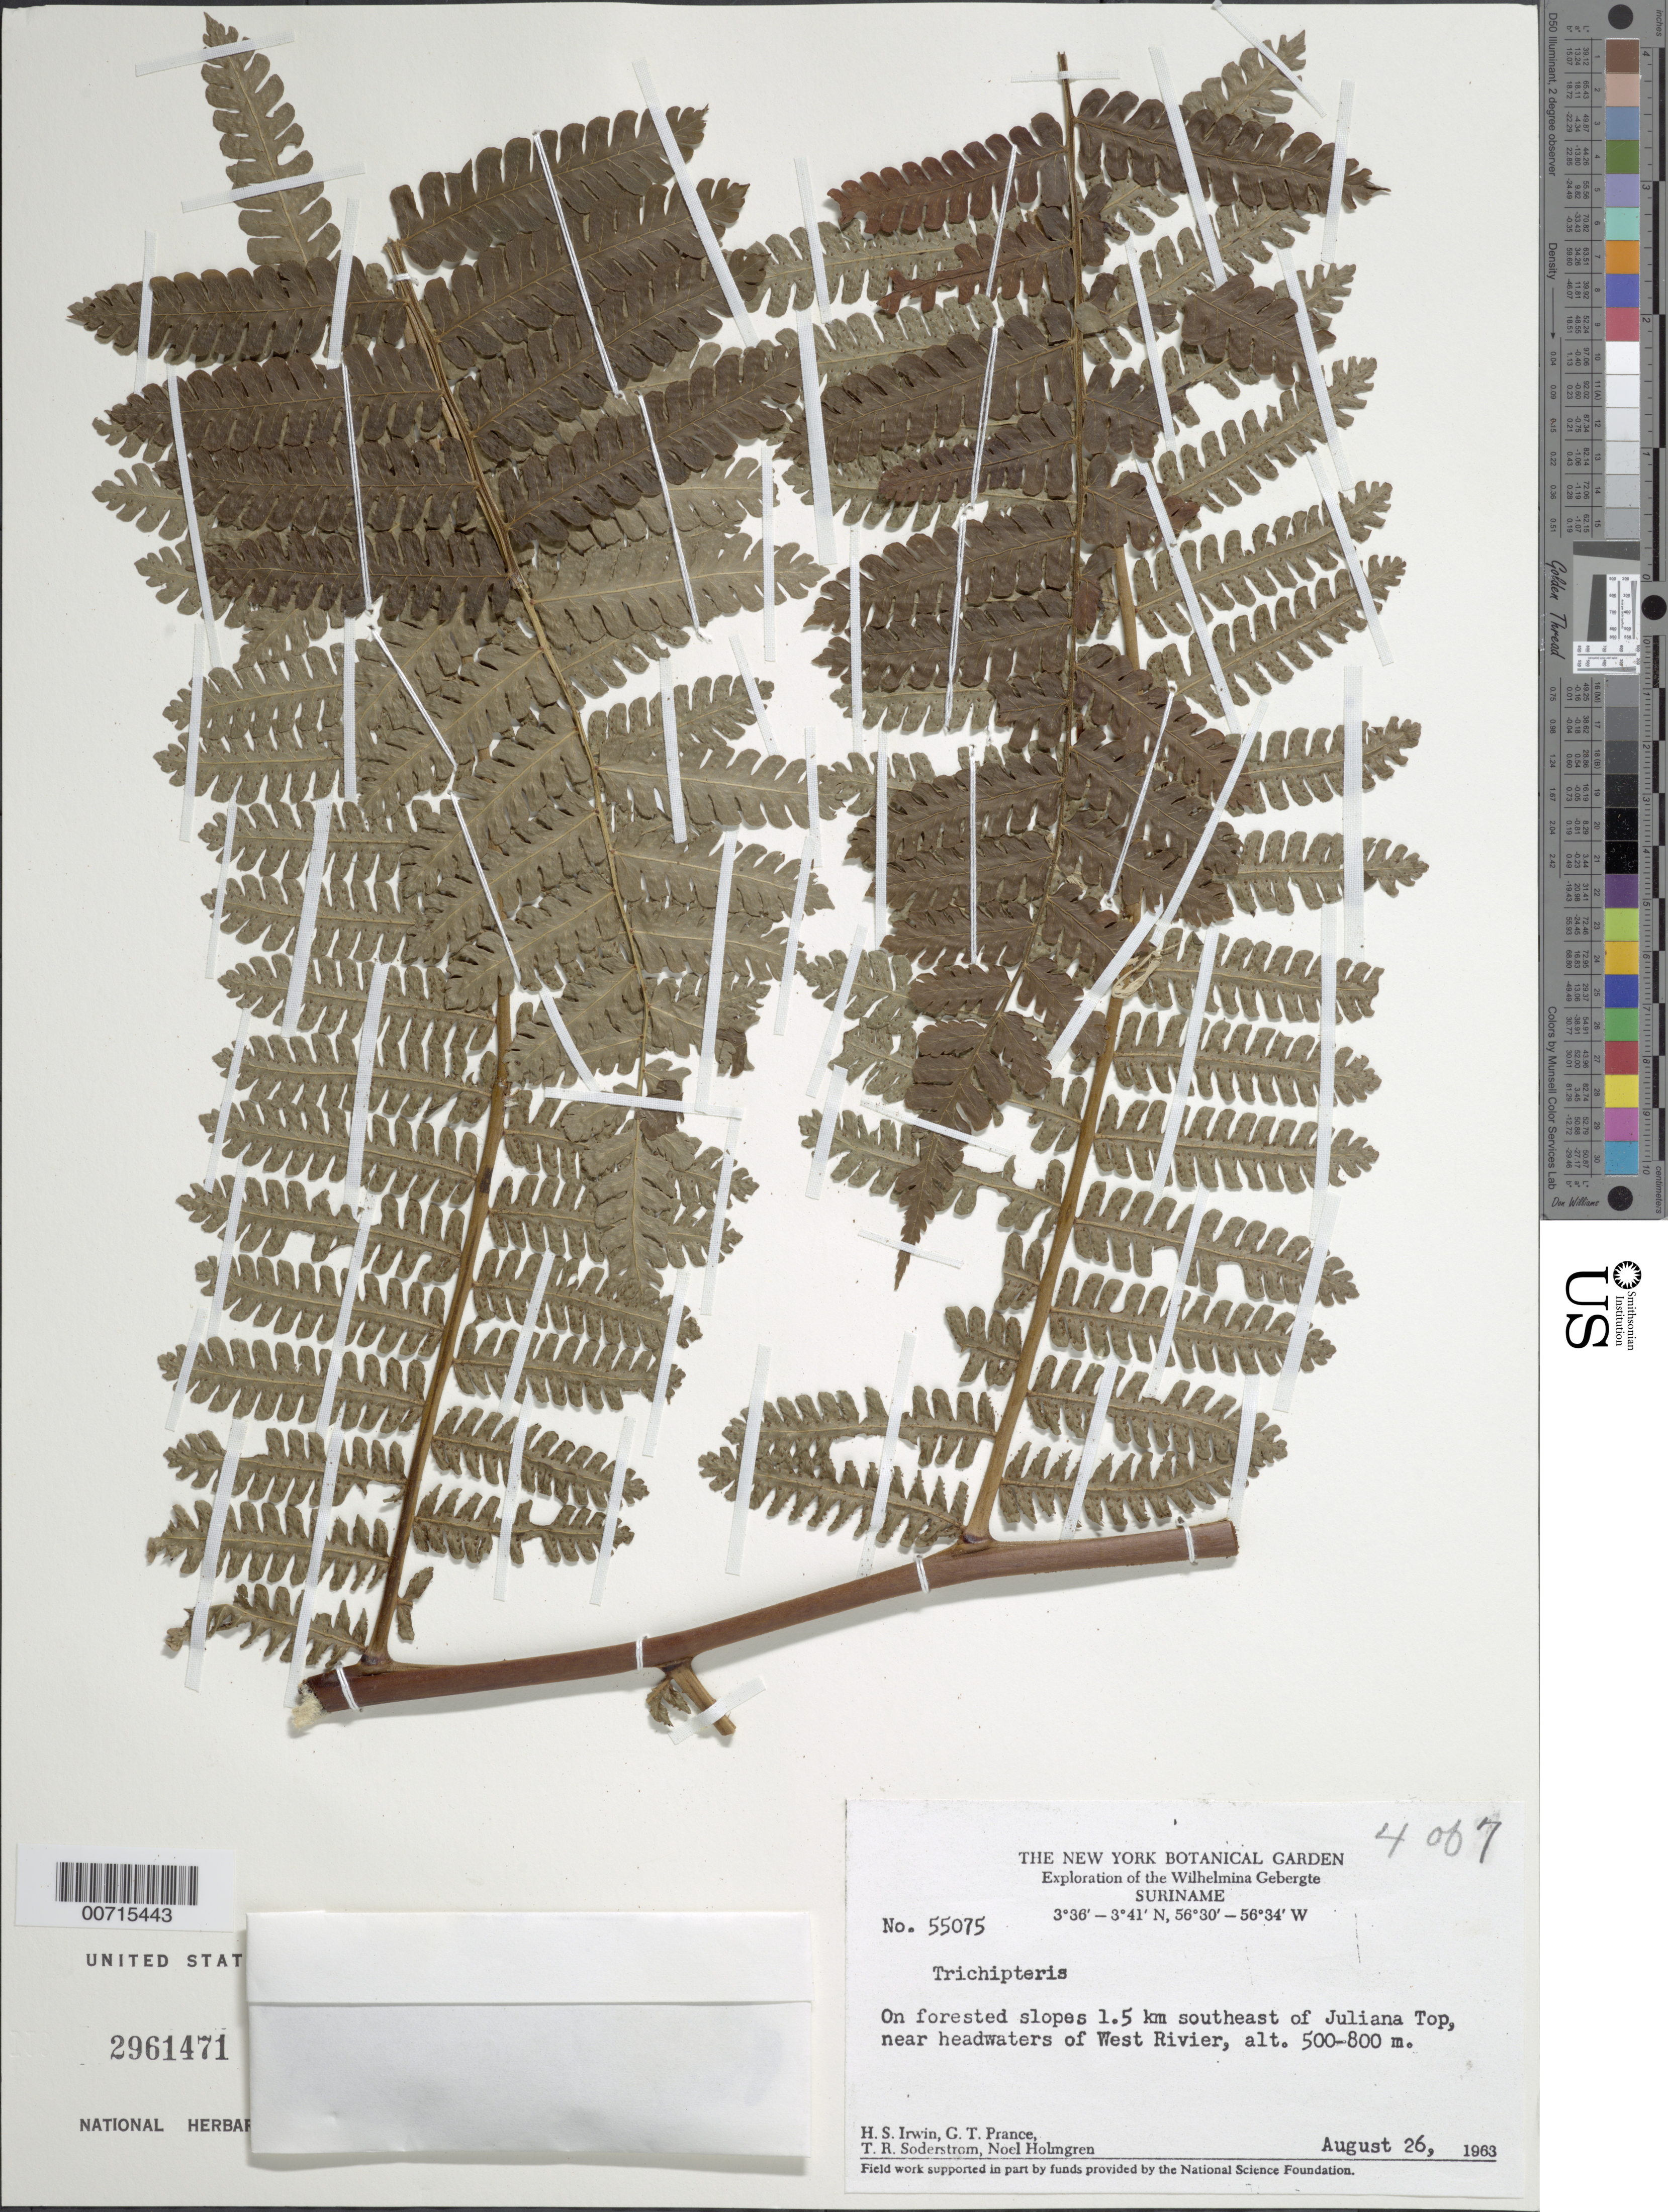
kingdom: Plantae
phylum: Tracheophyta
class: Polypodiopsida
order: Cyatheales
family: Cyatheaceae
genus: Cyathea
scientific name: Cyathea sp.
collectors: H. Irwin, G. T. Prance, T. R. Soderstrom & N. H. Holmgren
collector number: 55075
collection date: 1963-08-26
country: Suriname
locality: Wilhelmina Gebergte, on forested slopes 1.5 km southeast of Juliana Top, near headwaters of West Rivier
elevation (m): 500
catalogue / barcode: US 2961471